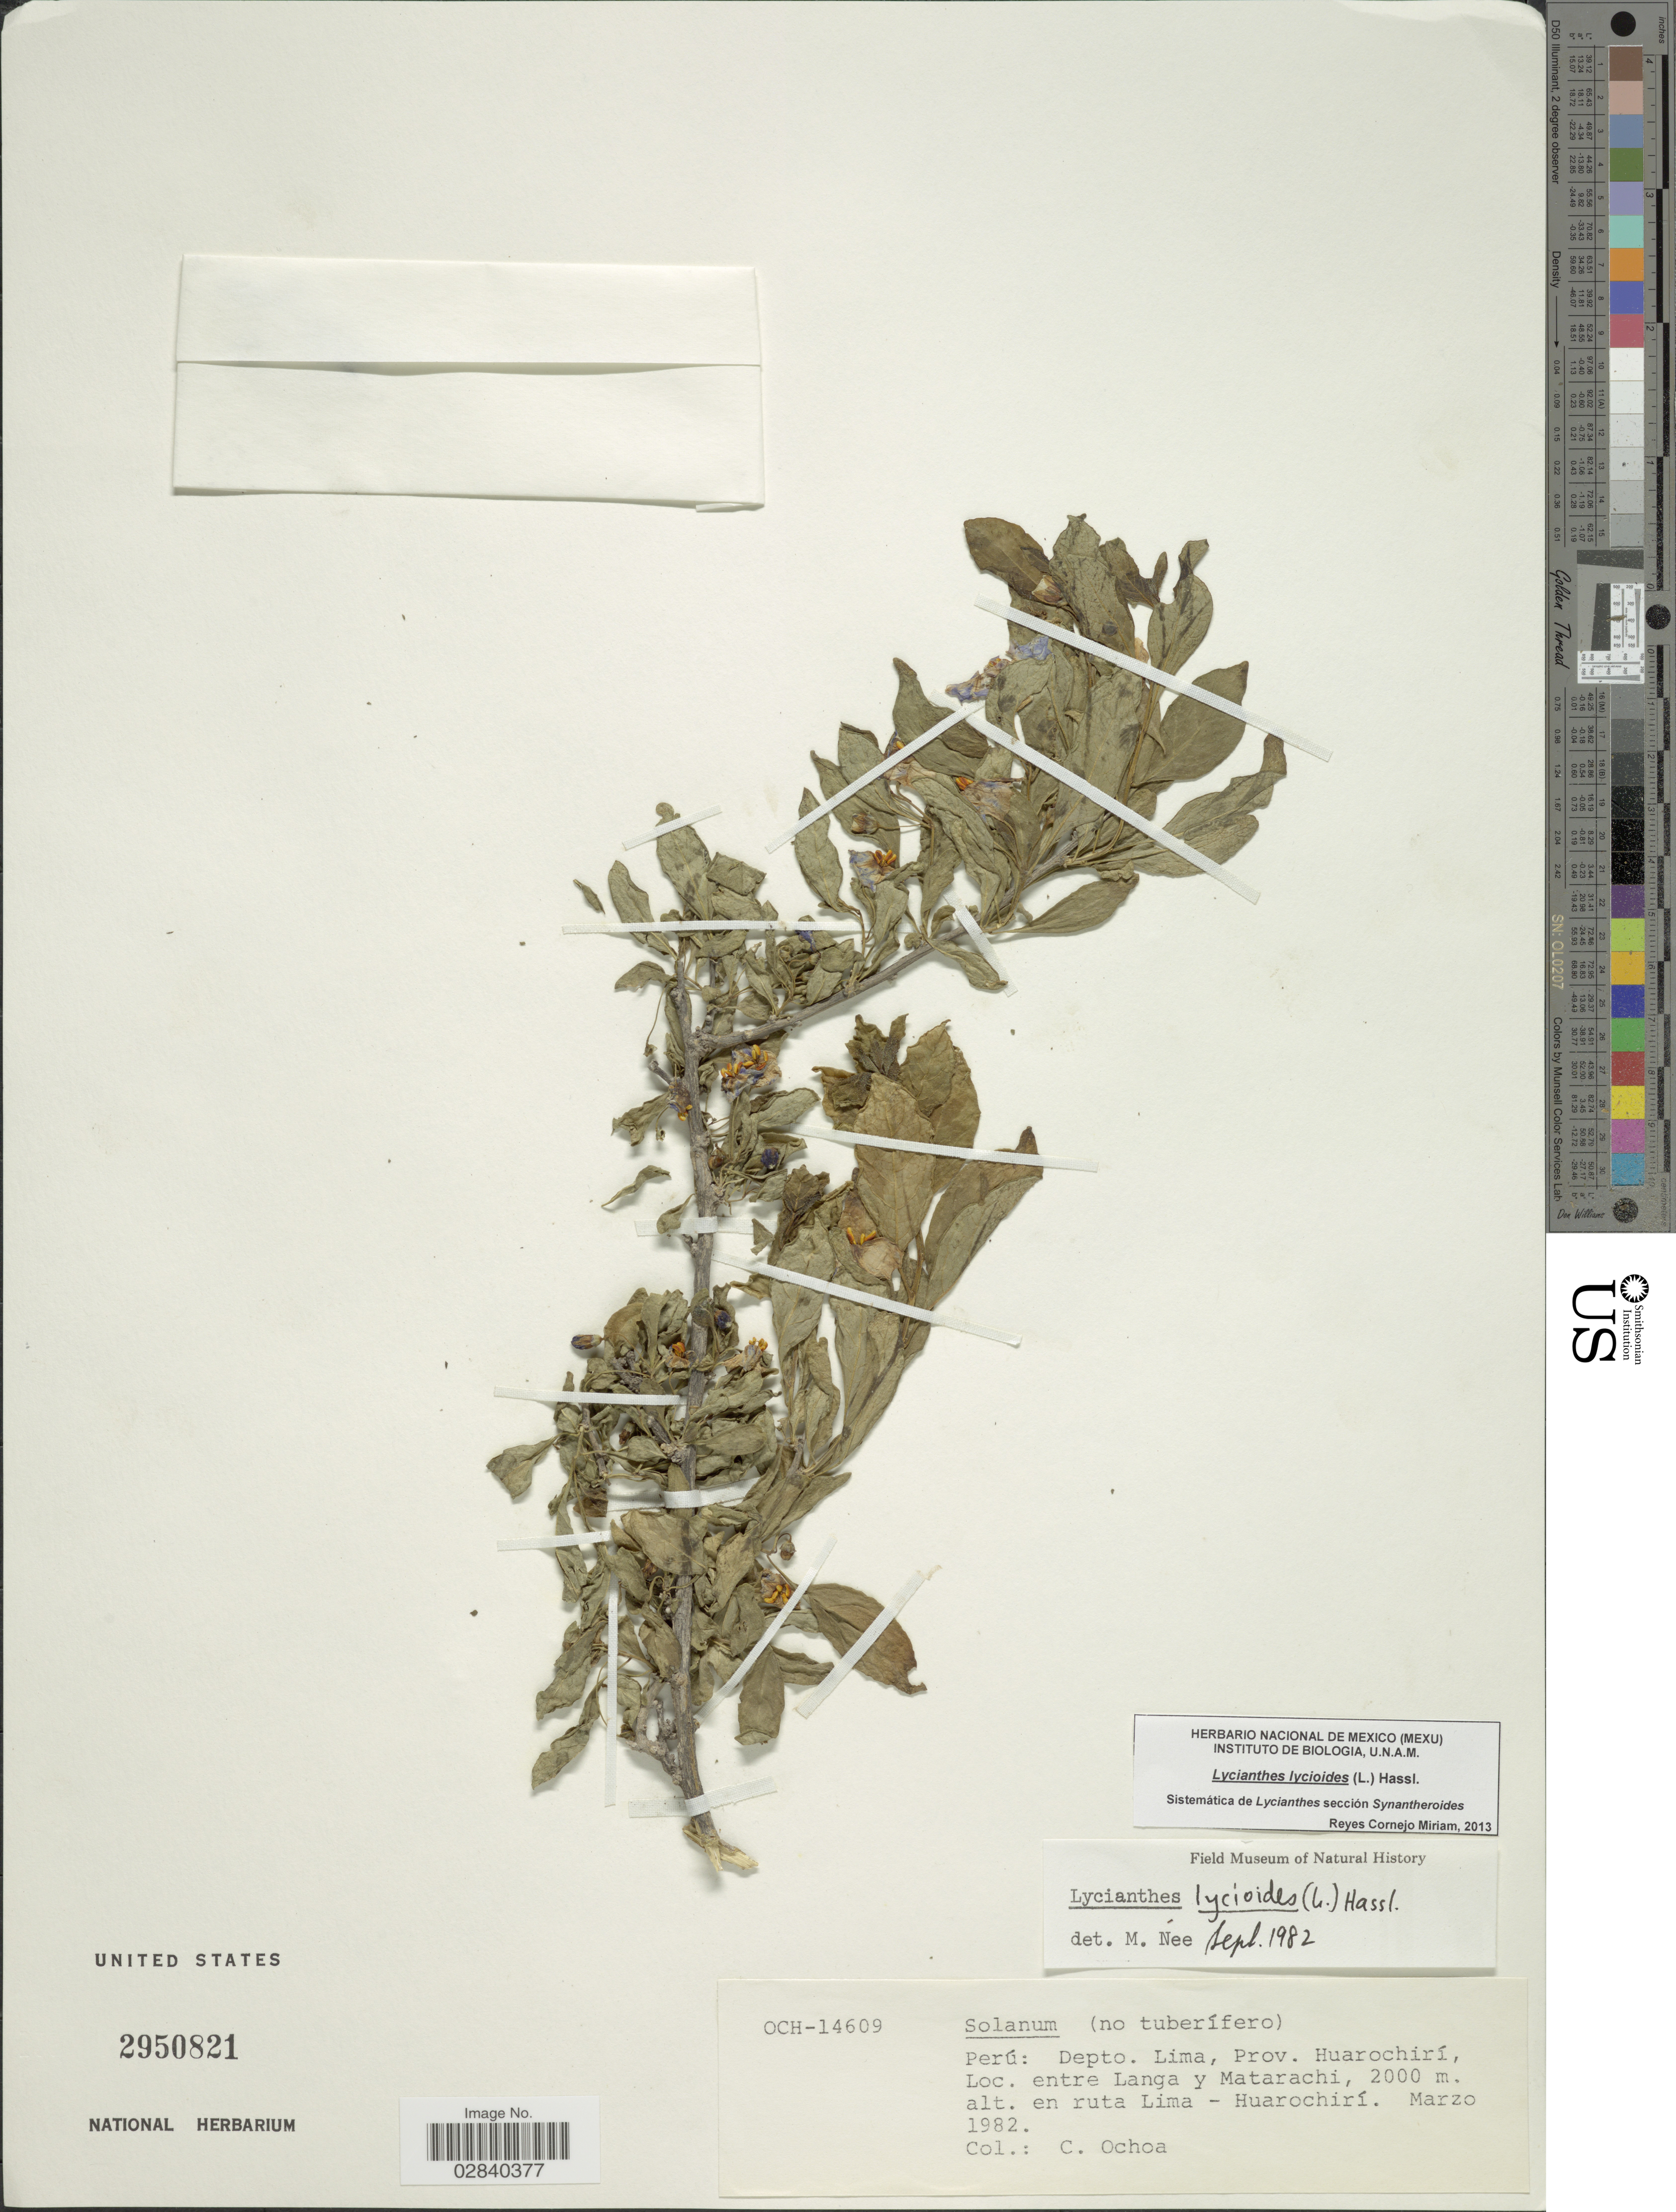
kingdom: Plantae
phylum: Tracheophyta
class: Magnoliopsida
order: Solanales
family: Solanaceae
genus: Lycianthes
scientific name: Lycianthes lycioides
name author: (L.) Hassl.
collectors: C. Ochoa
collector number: OCH-14609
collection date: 1982-03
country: Peru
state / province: Lima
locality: Depto. Lima, Prov, Huarochirí, entre Langa y Matarachi., en ruta Lima - Huarochirí.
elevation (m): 2000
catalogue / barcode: US 2950821